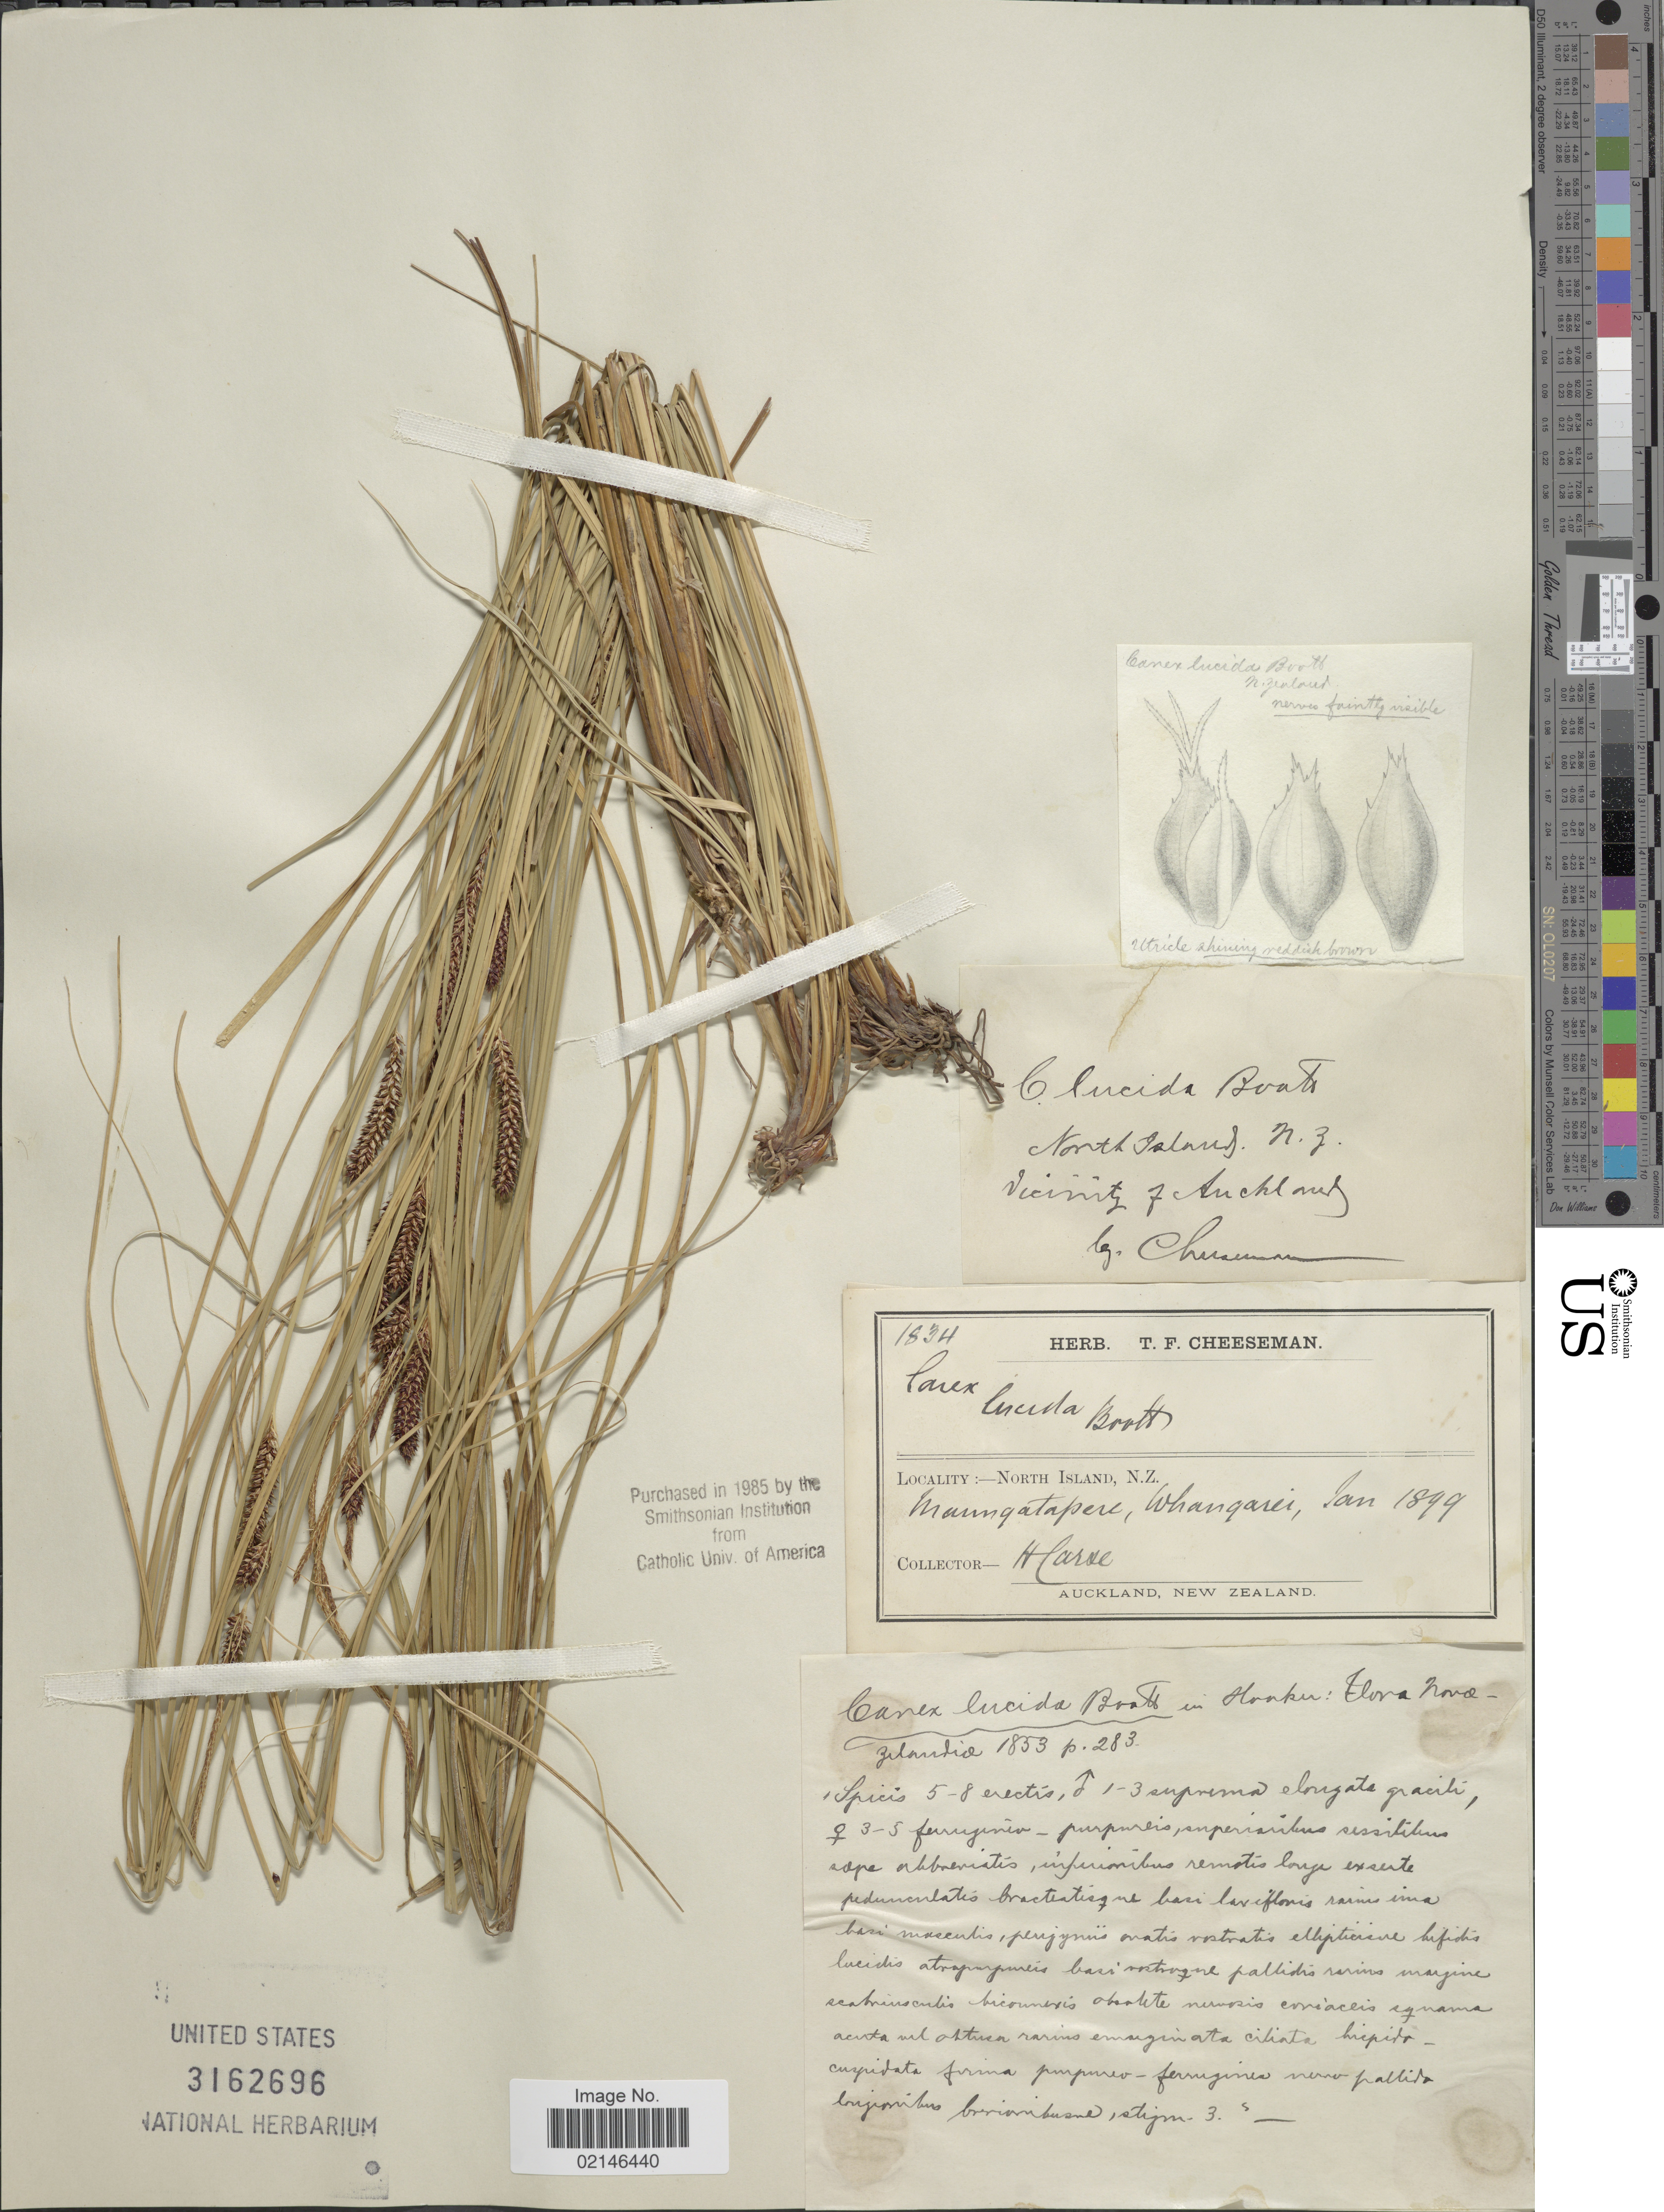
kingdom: Plantae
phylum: Tracheophyta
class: Liliopsida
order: Poales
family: Cyperaceae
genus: Carex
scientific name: Carex flagellifera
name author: Colenso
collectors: H. Carse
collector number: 1834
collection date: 1899-01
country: New Zealand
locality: North Island. Maungatapere, Whangarei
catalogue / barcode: US 3162696